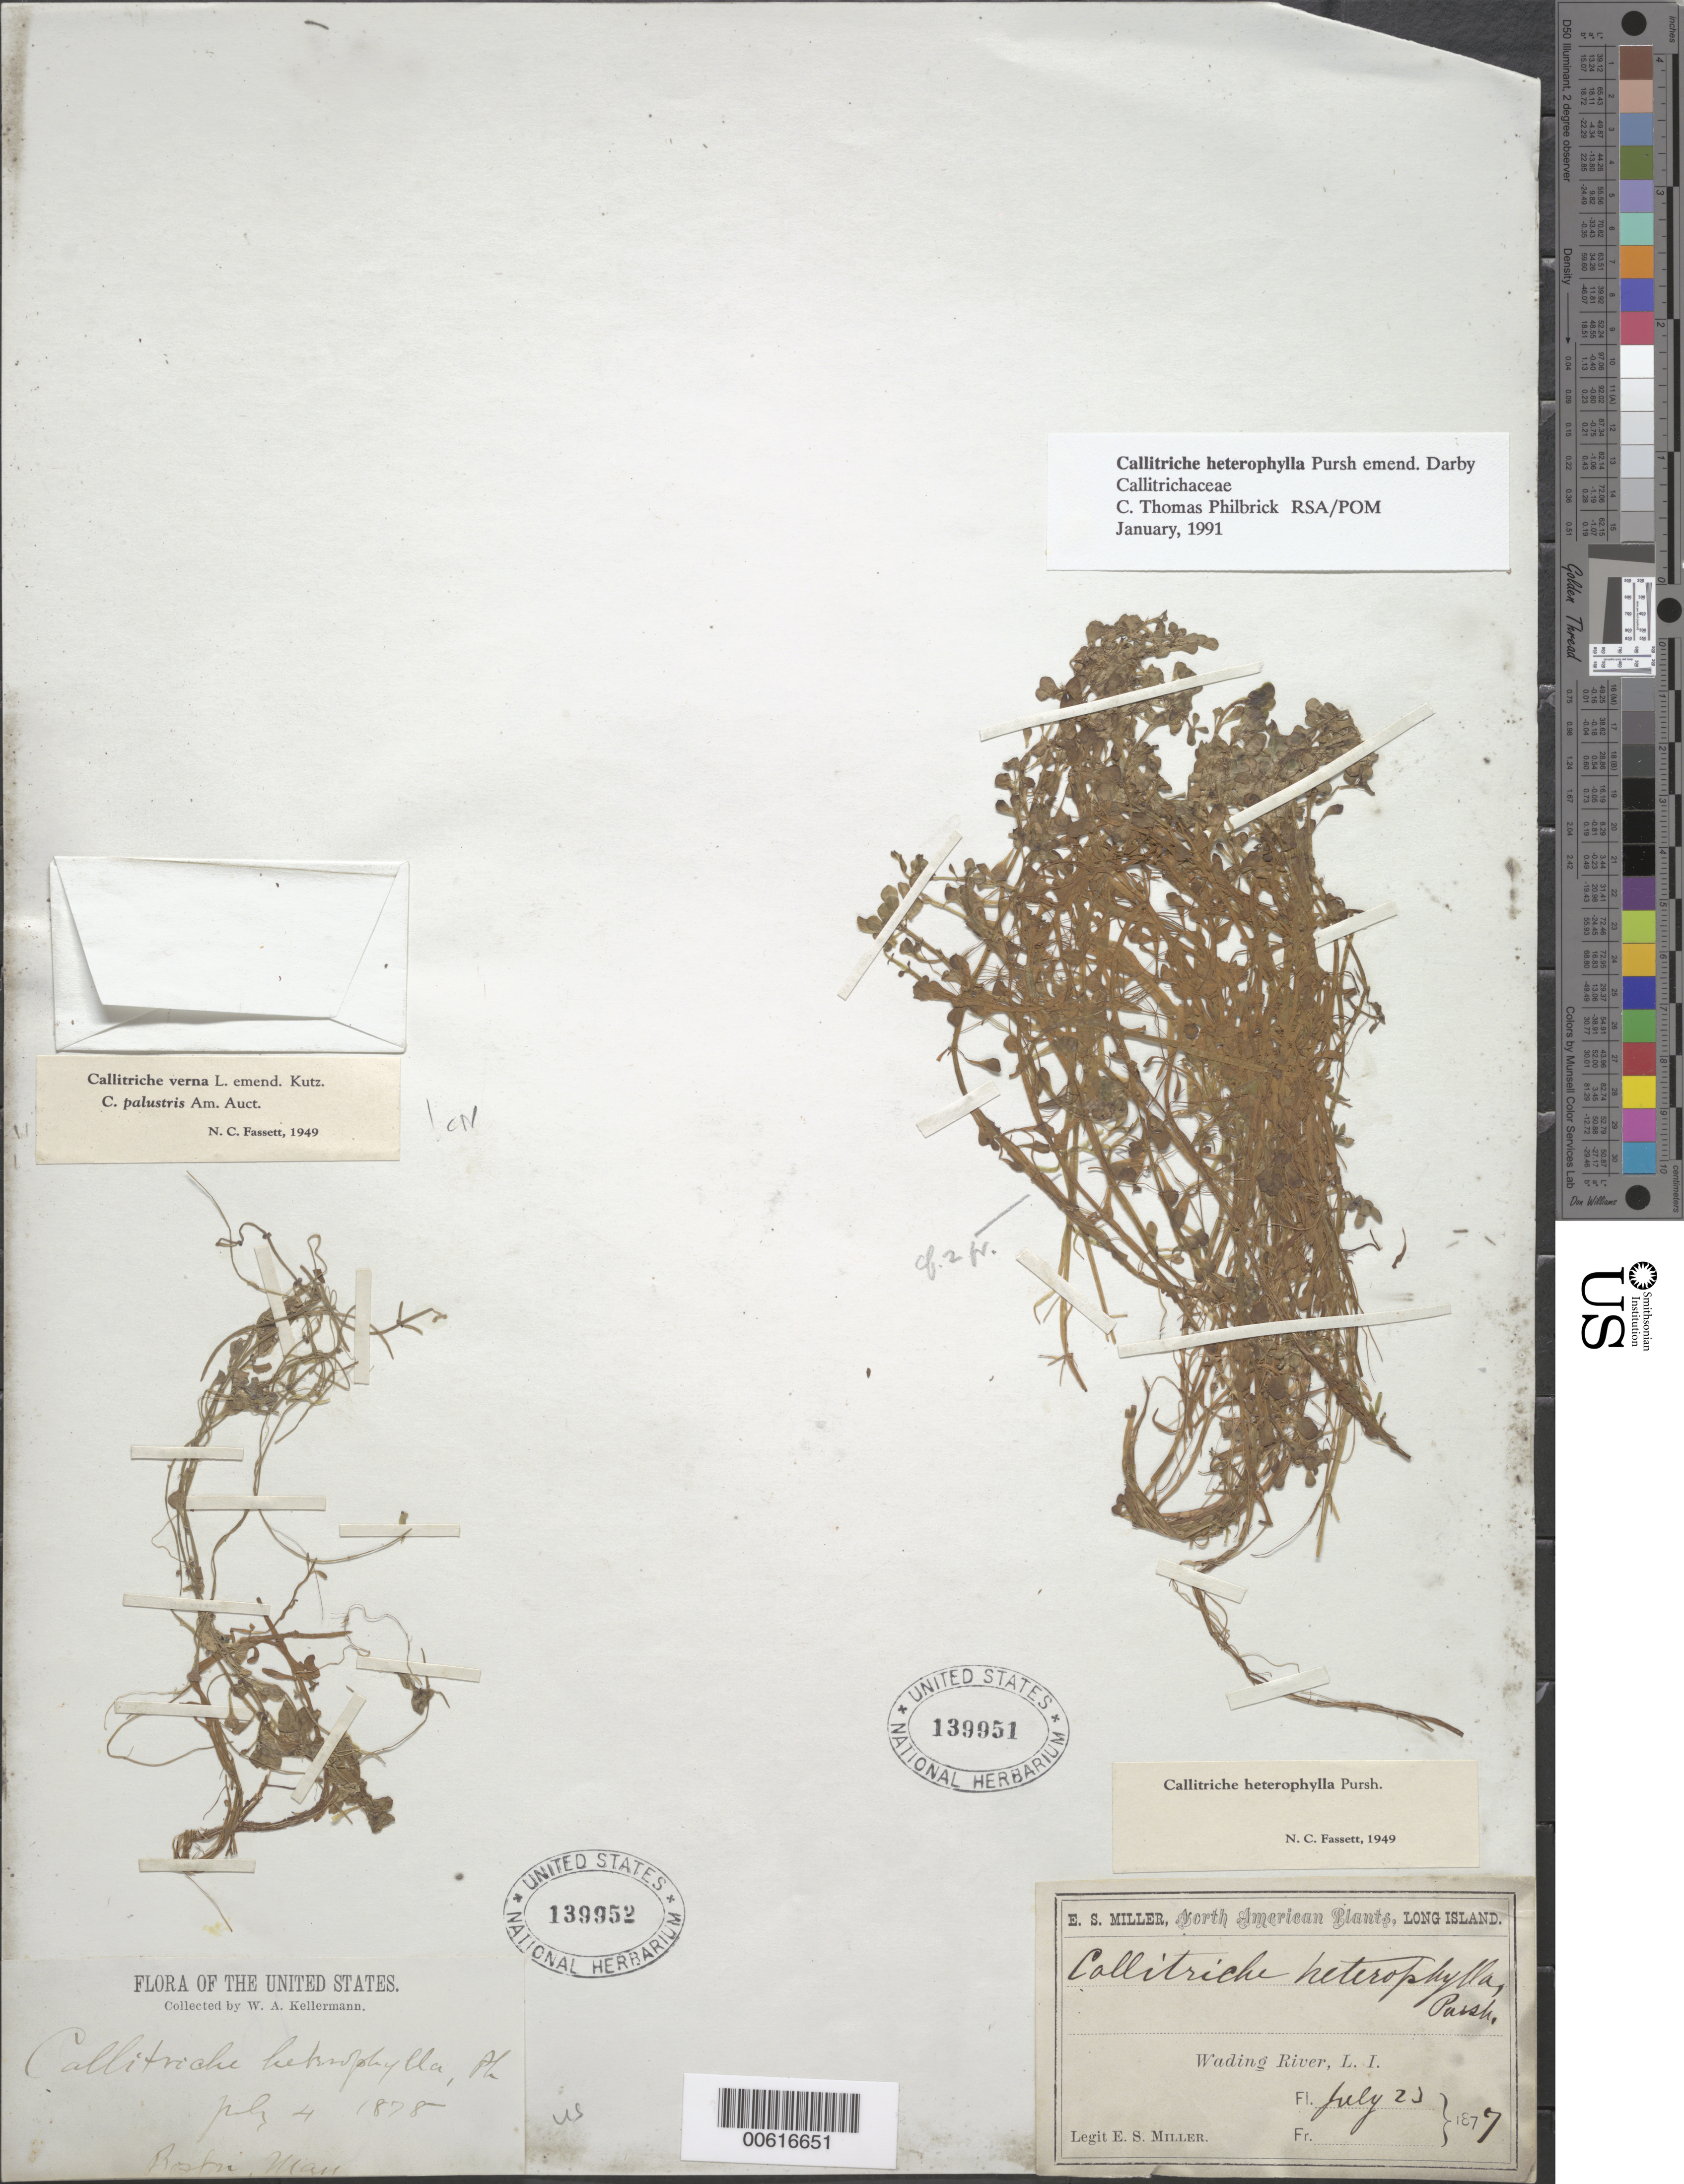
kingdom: Plantae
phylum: Tracheophyta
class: Magnoliopsida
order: Lamiales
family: Plantaginaceae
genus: Callitriche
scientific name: Callitriche heterophylla Pursh emend. Darby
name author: Pursh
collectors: E. S. Miller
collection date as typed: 23 Jul 1877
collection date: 1877-07-23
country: United States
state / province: New York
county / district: Suffolk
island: Long Island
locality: Wading River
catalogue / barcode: US 139951